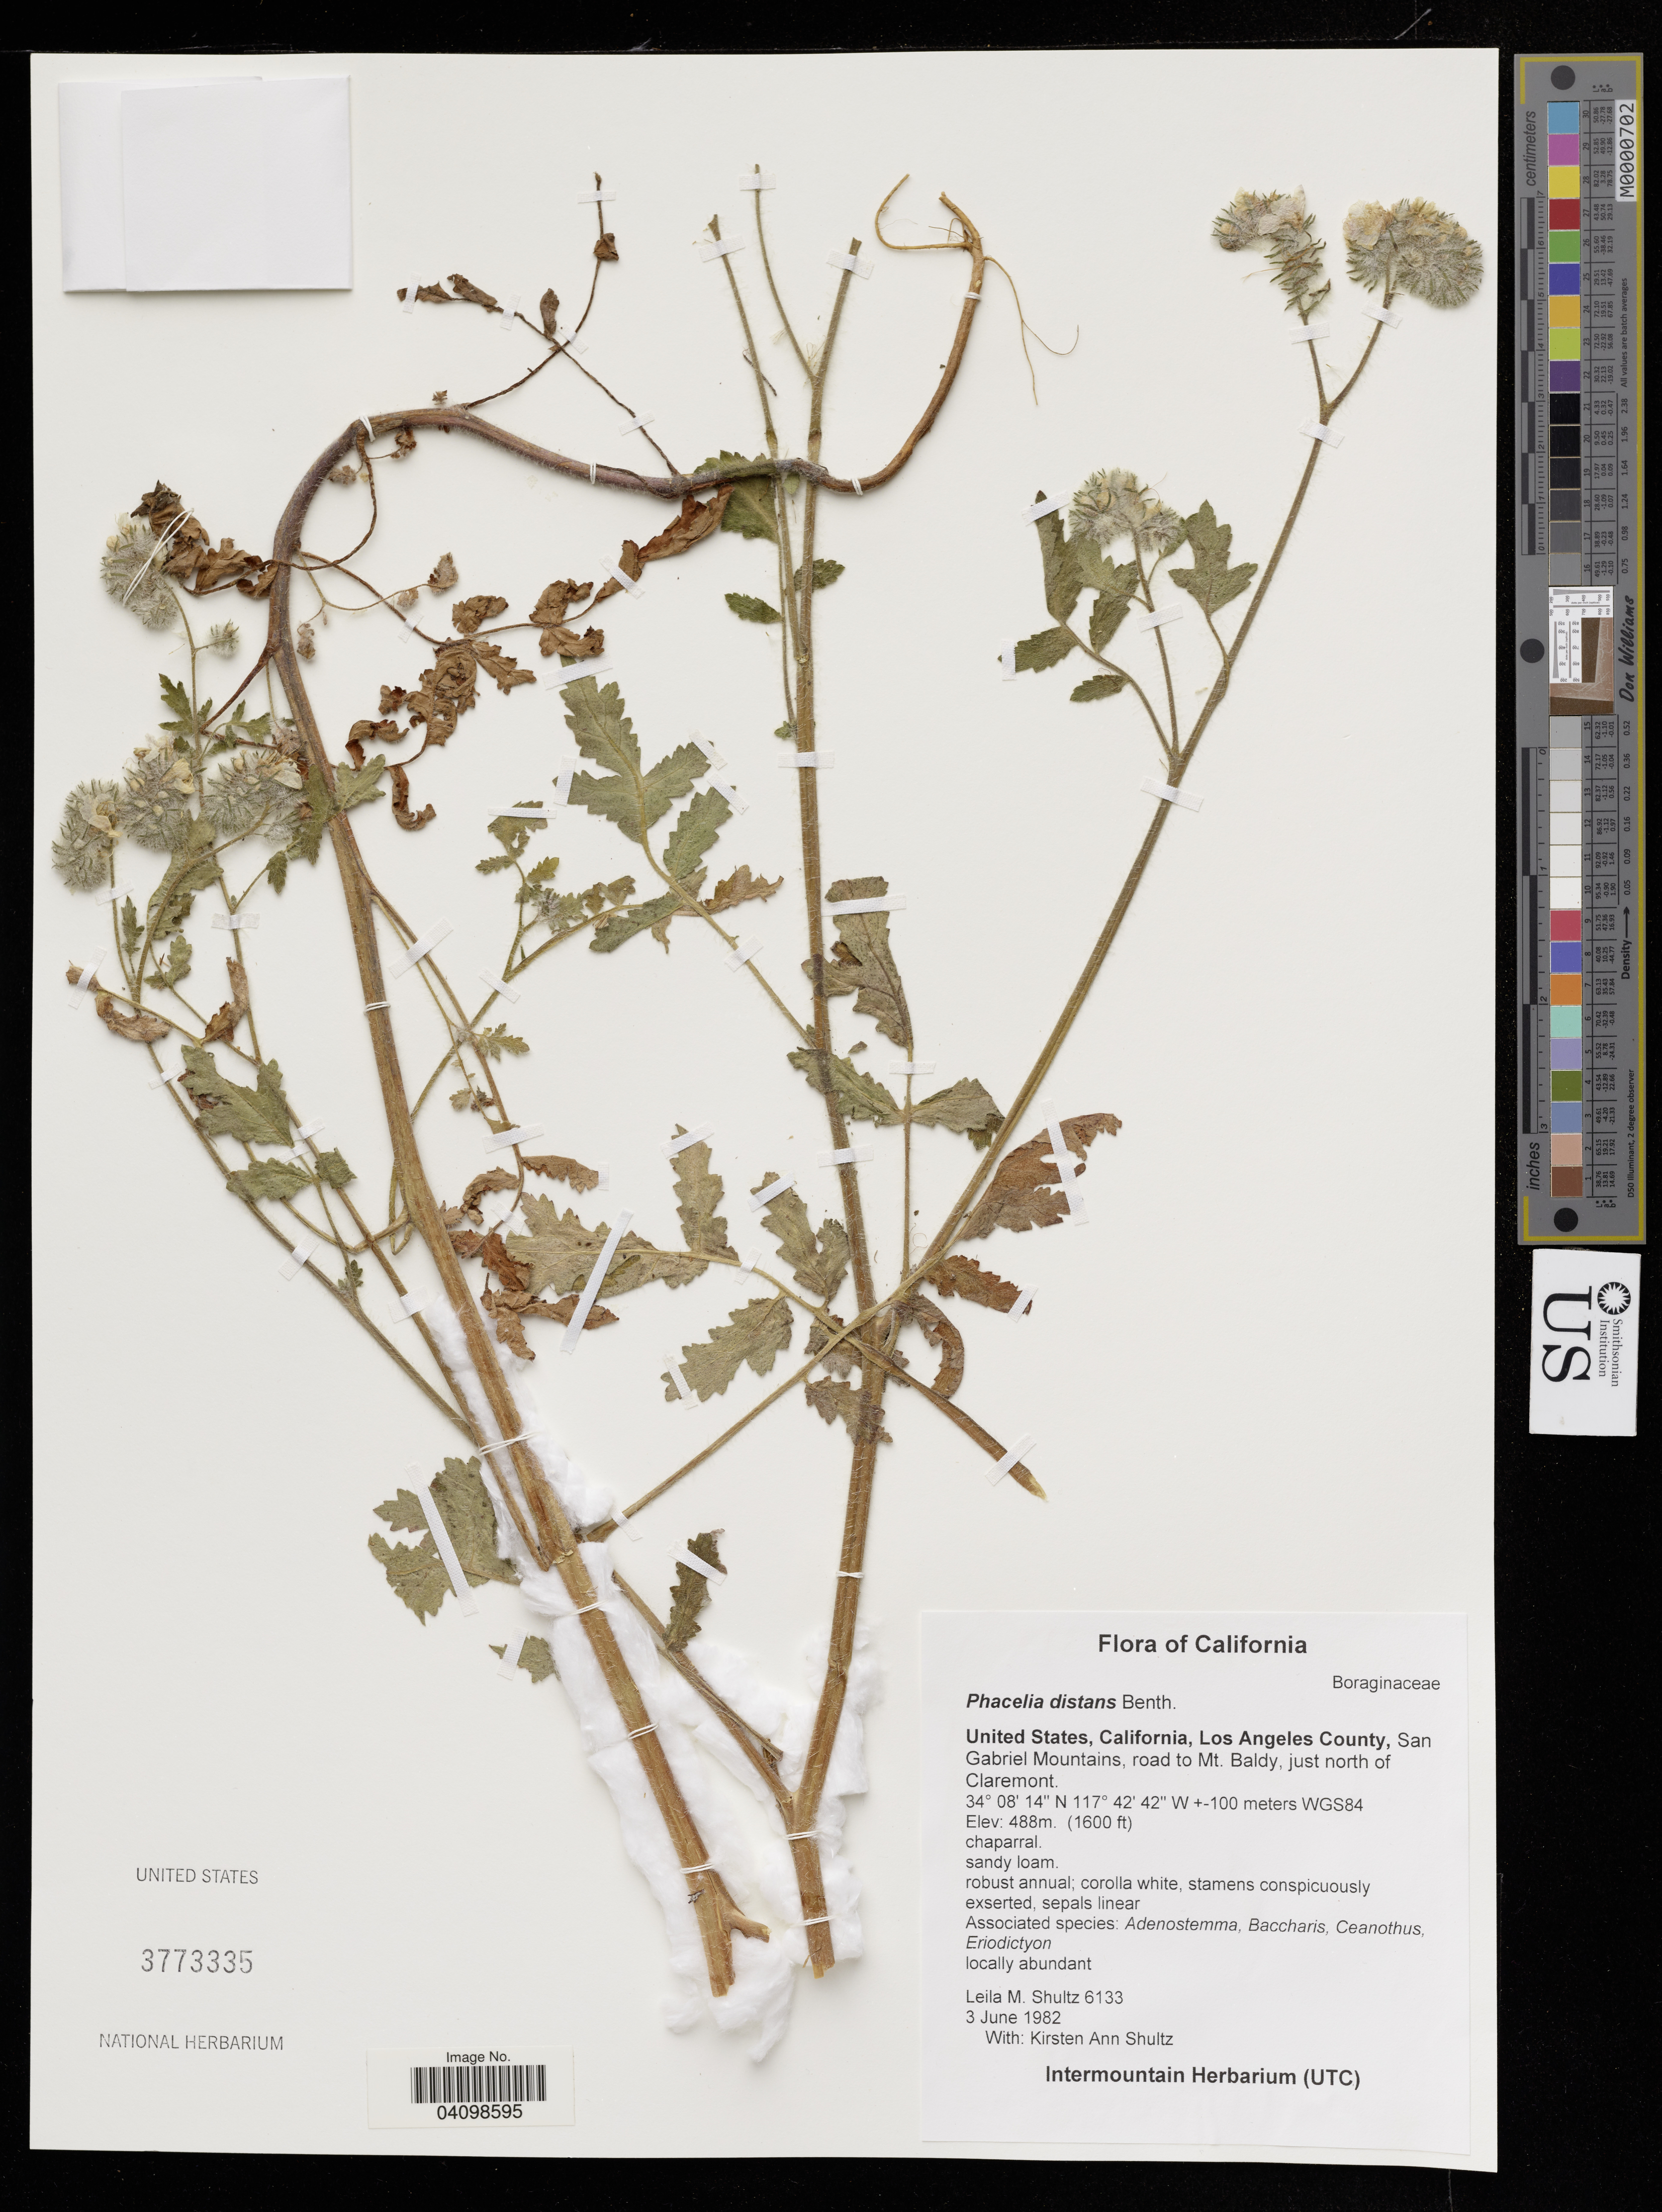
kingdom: Plantae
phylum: Tracheophyta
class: Magnoliopsida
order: Boraginales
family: Hydrophyllaceae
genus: Phacelia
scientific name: Phacelia distans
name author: Benth.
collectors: L. Shultz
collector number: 6133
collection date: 1982-06-03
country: United States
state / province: California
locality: Los Angeles County, San Gabriel Mountains, road to Mt. Baldy, just north of Claremont.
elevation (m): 488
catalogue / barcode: US 3773335